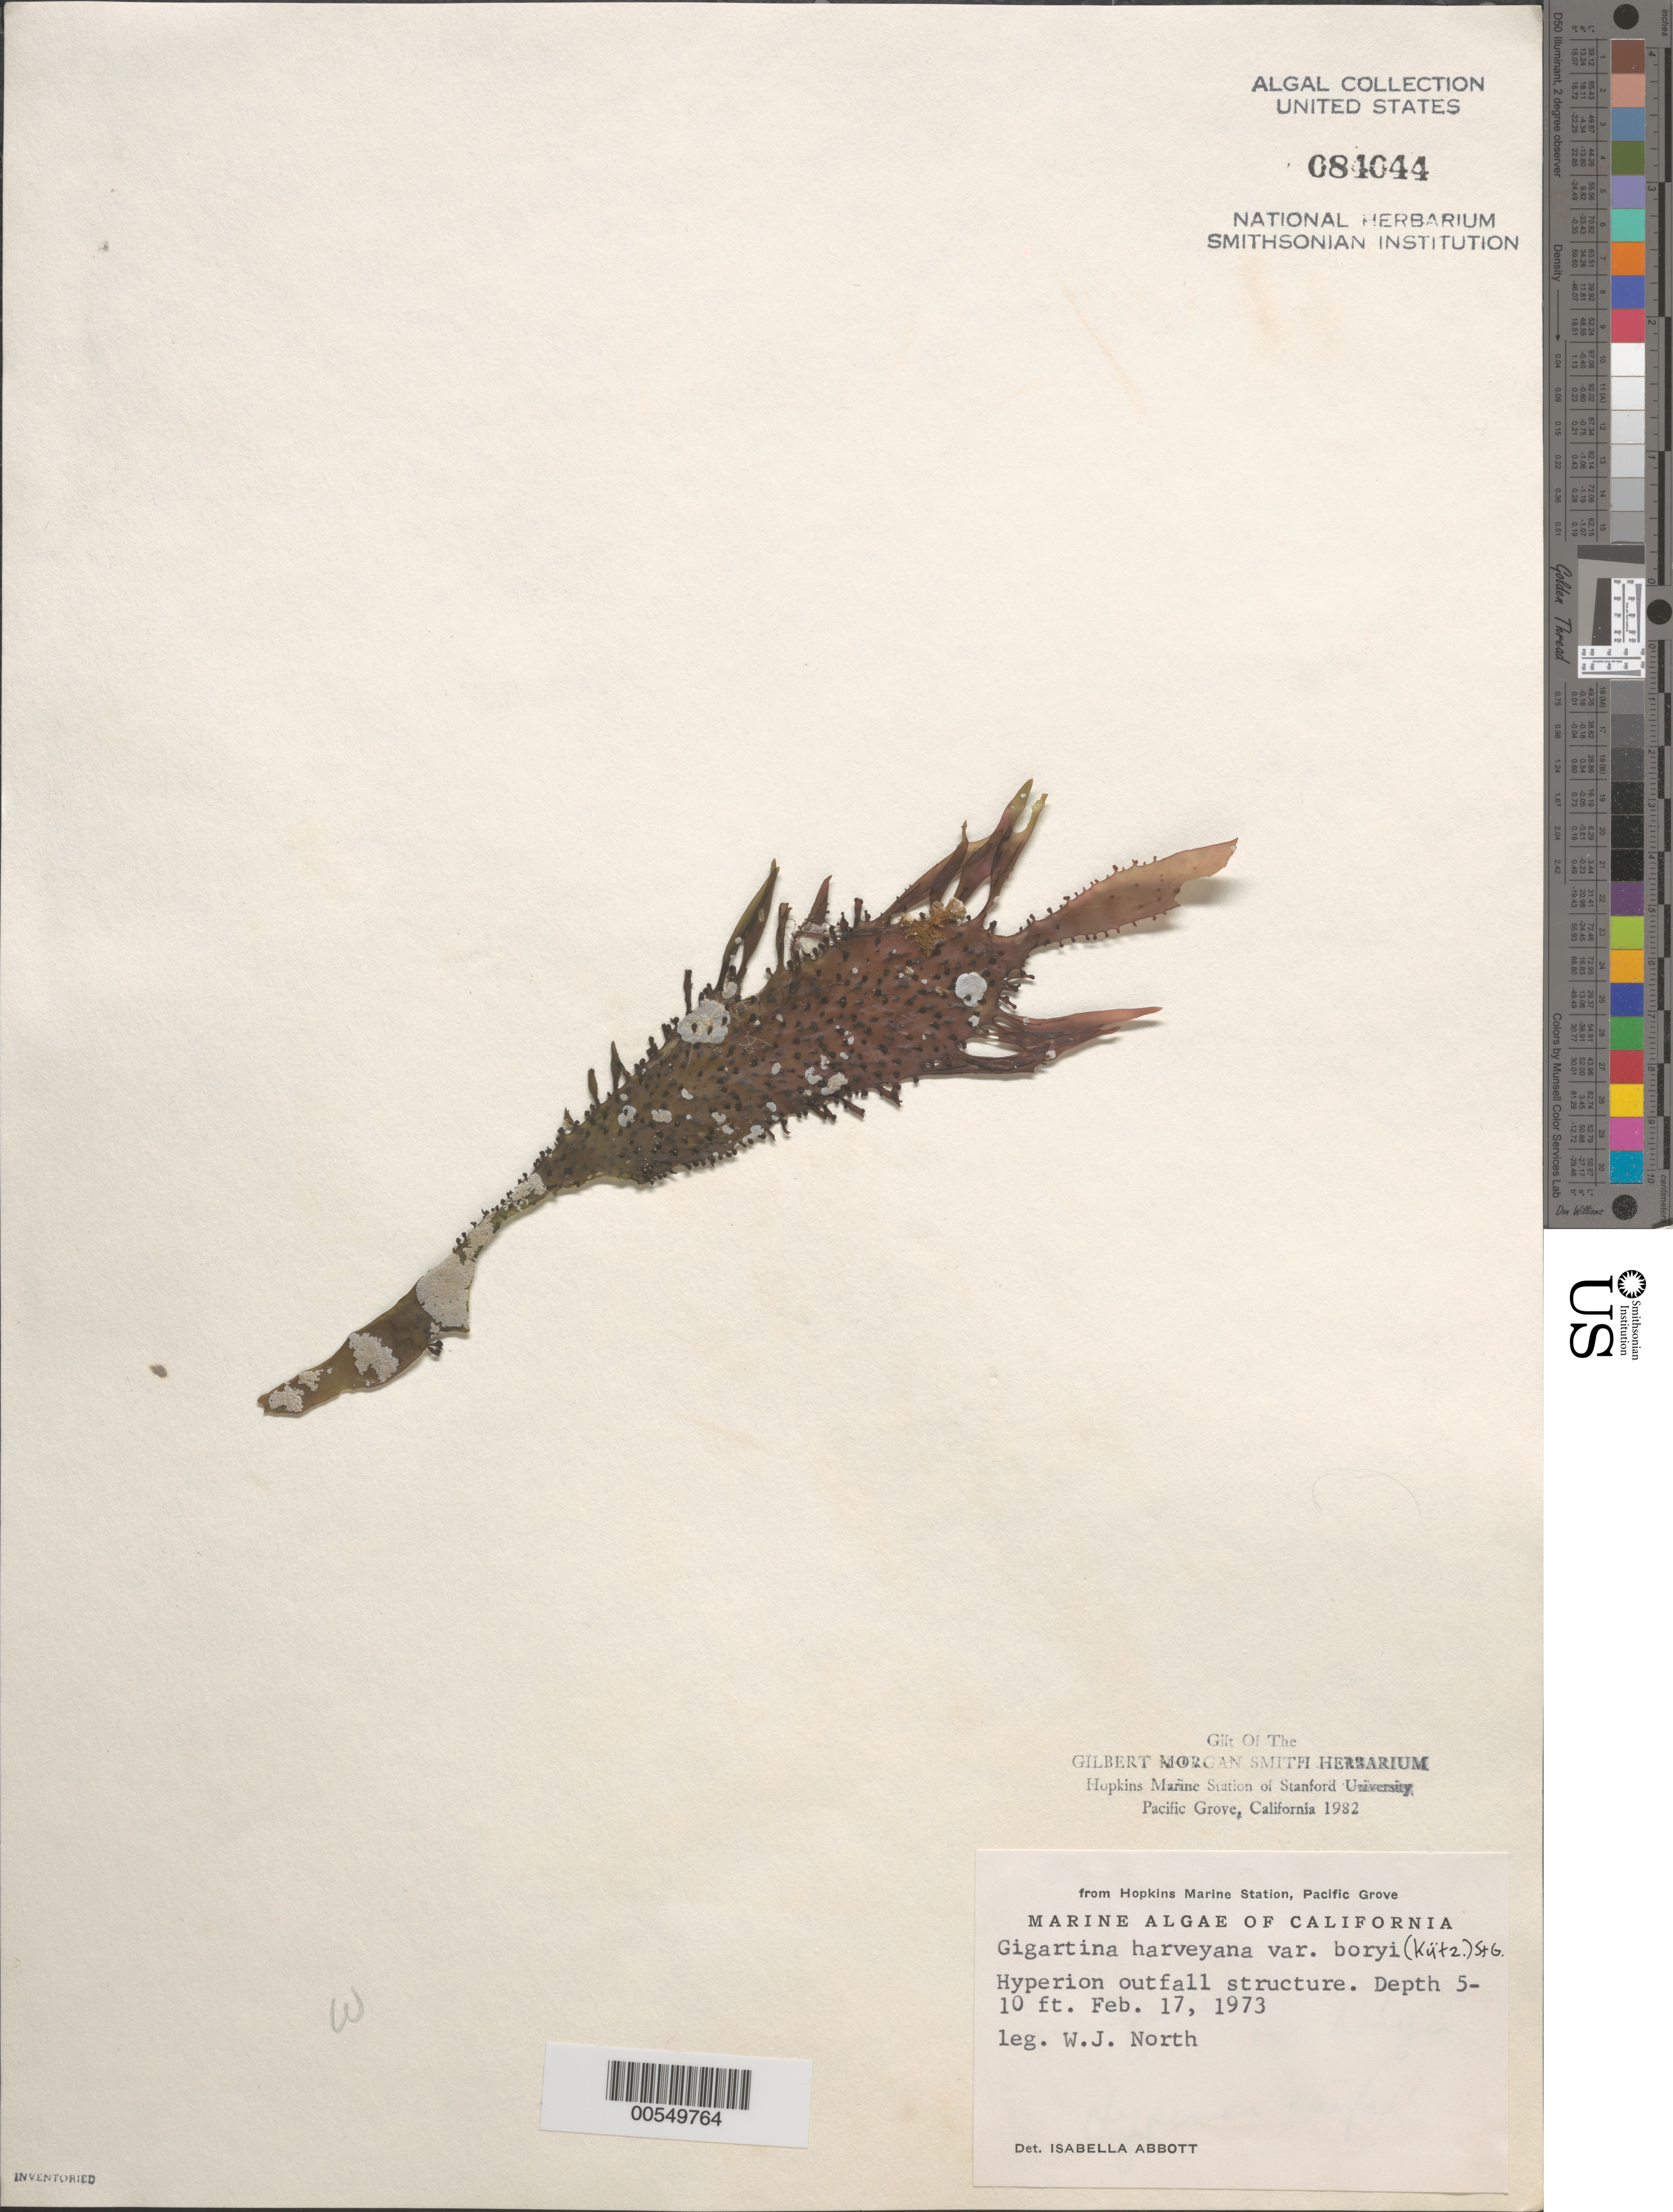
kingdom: Plantae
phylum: Rhodophyta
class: Florideophyceae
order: Gigartinales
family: Gigartinaceae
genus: Chondracanthus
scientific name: Chondracanthus harveyanus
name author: (Kütz.) Guiry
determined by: Algae name updating Project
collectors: W. North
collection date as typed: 17 Feb 1973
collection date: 1973-02-17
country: United States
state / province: California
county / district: Los Angeles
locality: Hyperion Outfall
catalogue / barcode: US 84044